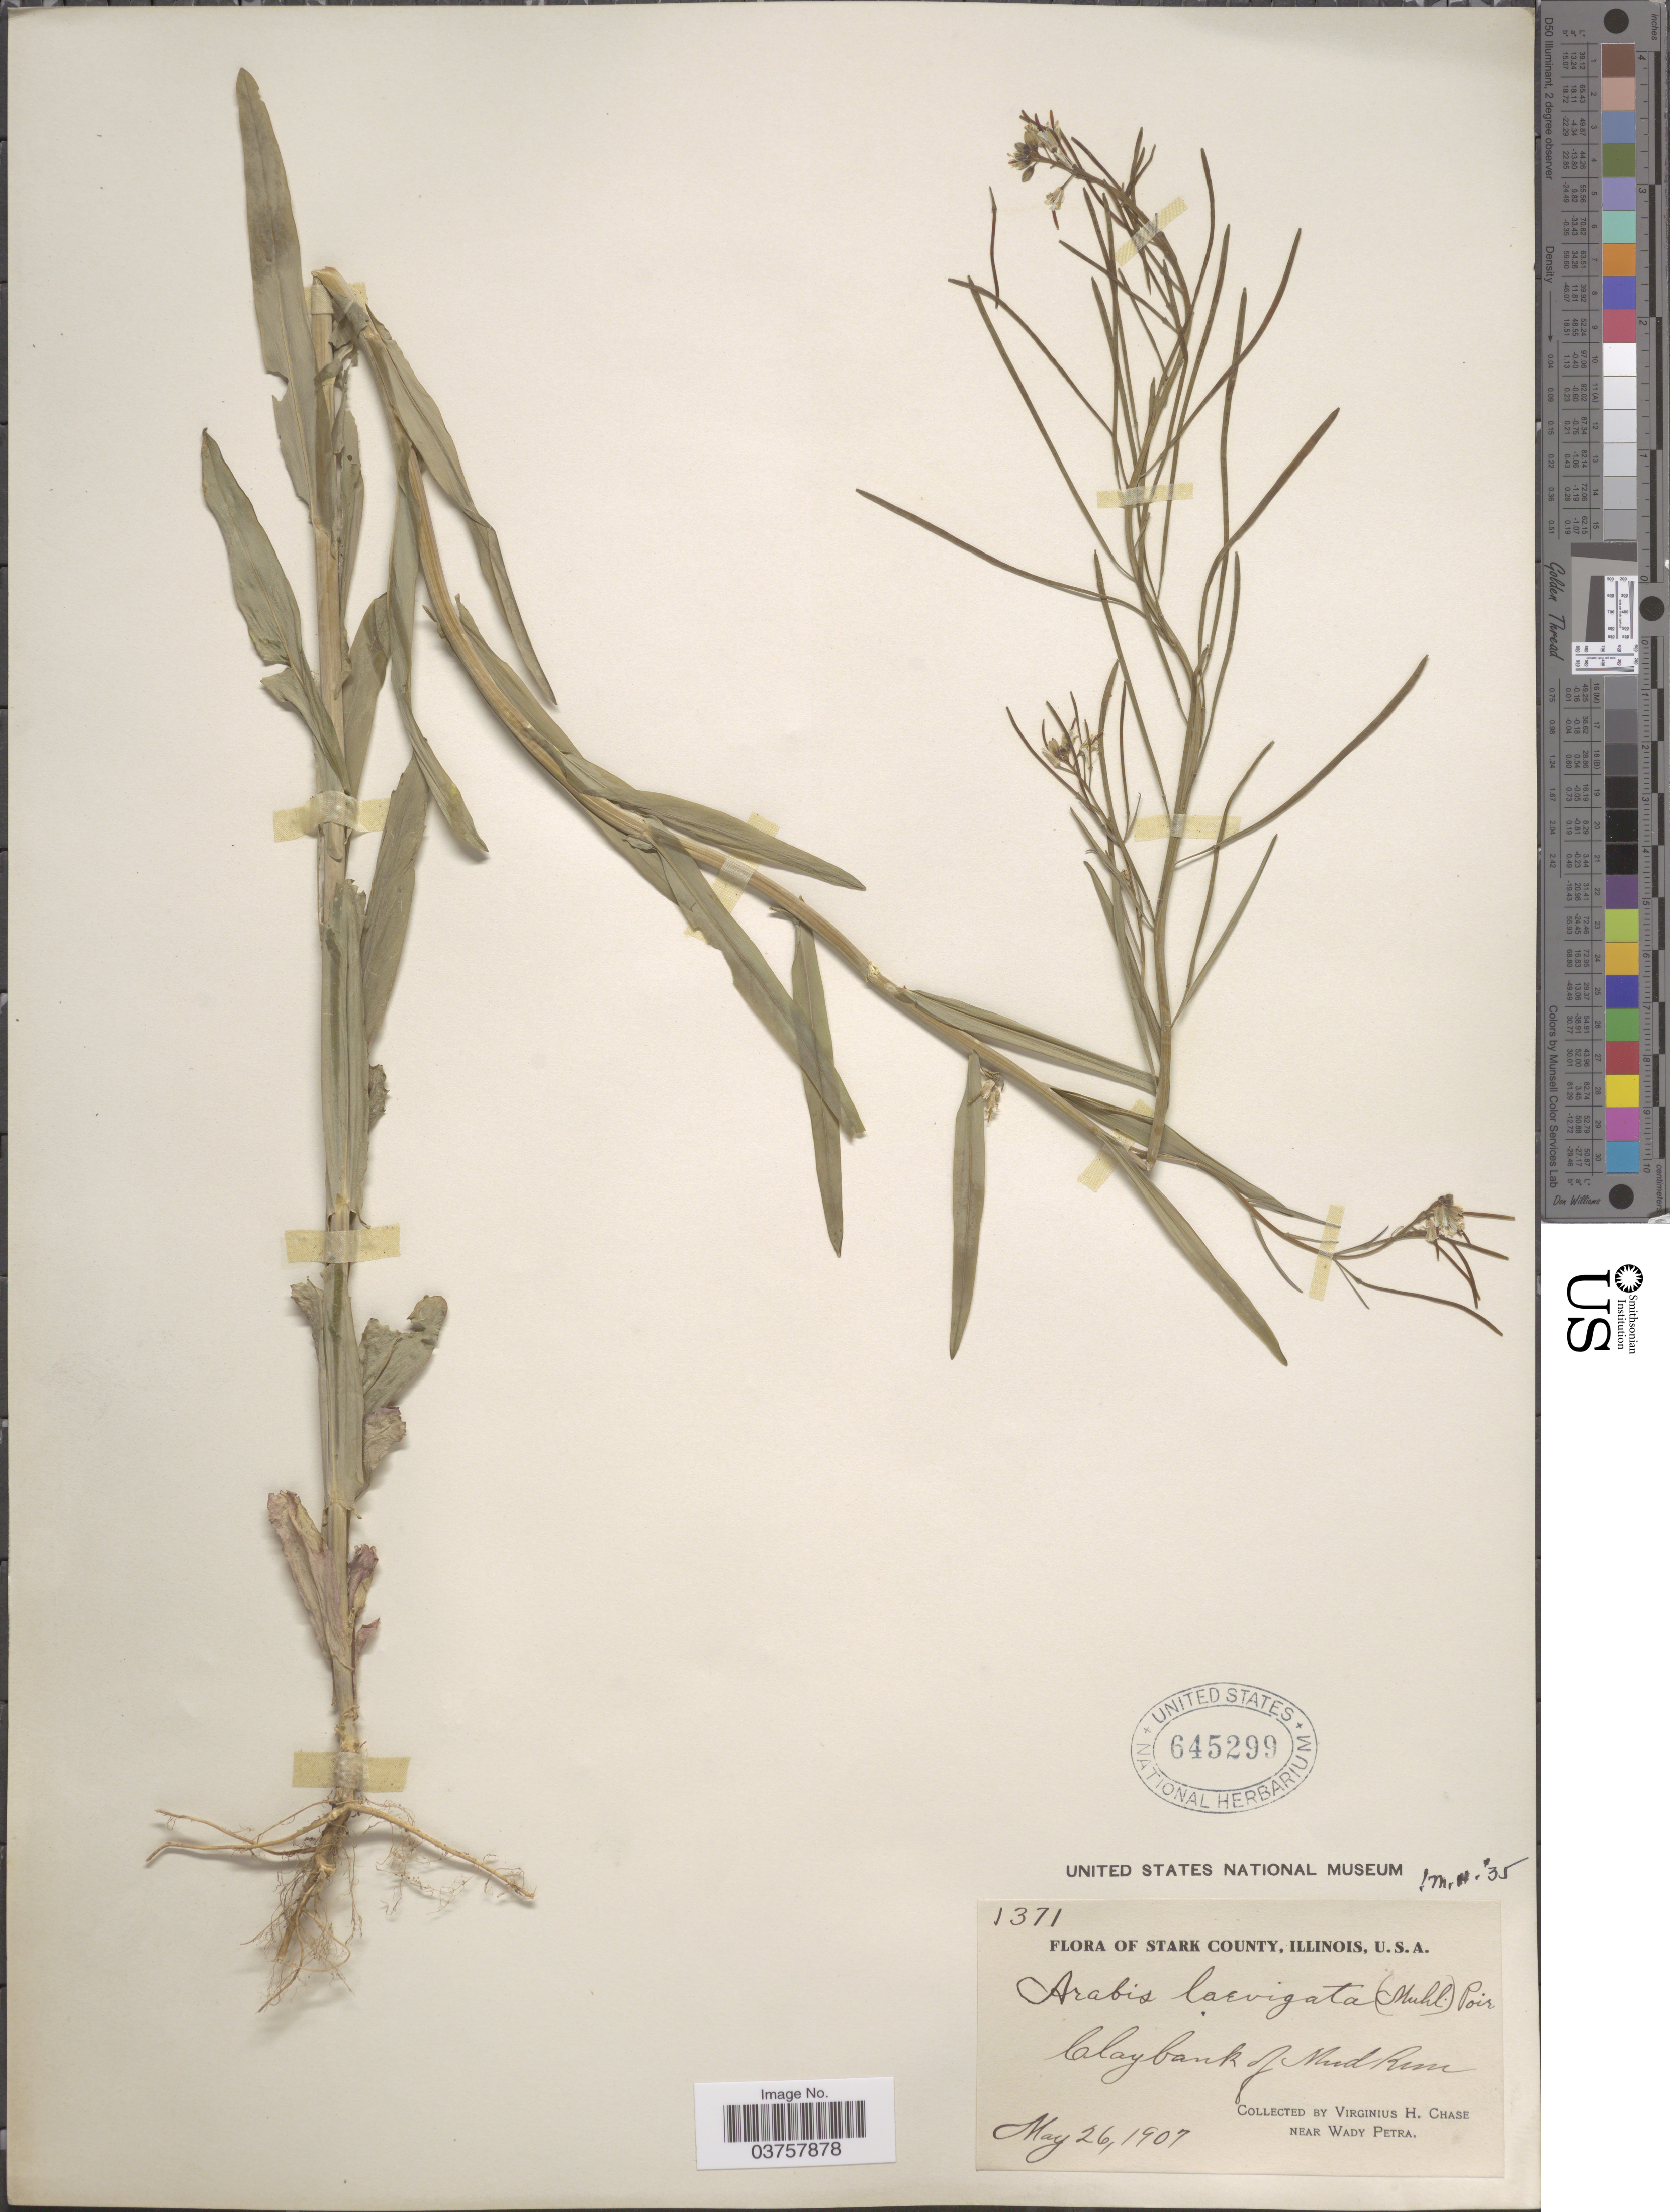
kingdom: Plantae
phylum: Tracheophyta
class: Magnoliopsida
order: Brassicales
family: Brassicaceae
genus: Arabis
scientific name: Arabis laevigata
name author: (Muhl. ex Willd.) Poir.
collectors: V. H. Chase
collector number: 1371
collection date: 1907-05-26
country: United States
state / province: Illinois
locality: Stark County. Clay bank of Mud Run. Near Wady Petra.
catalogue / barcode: US 645299